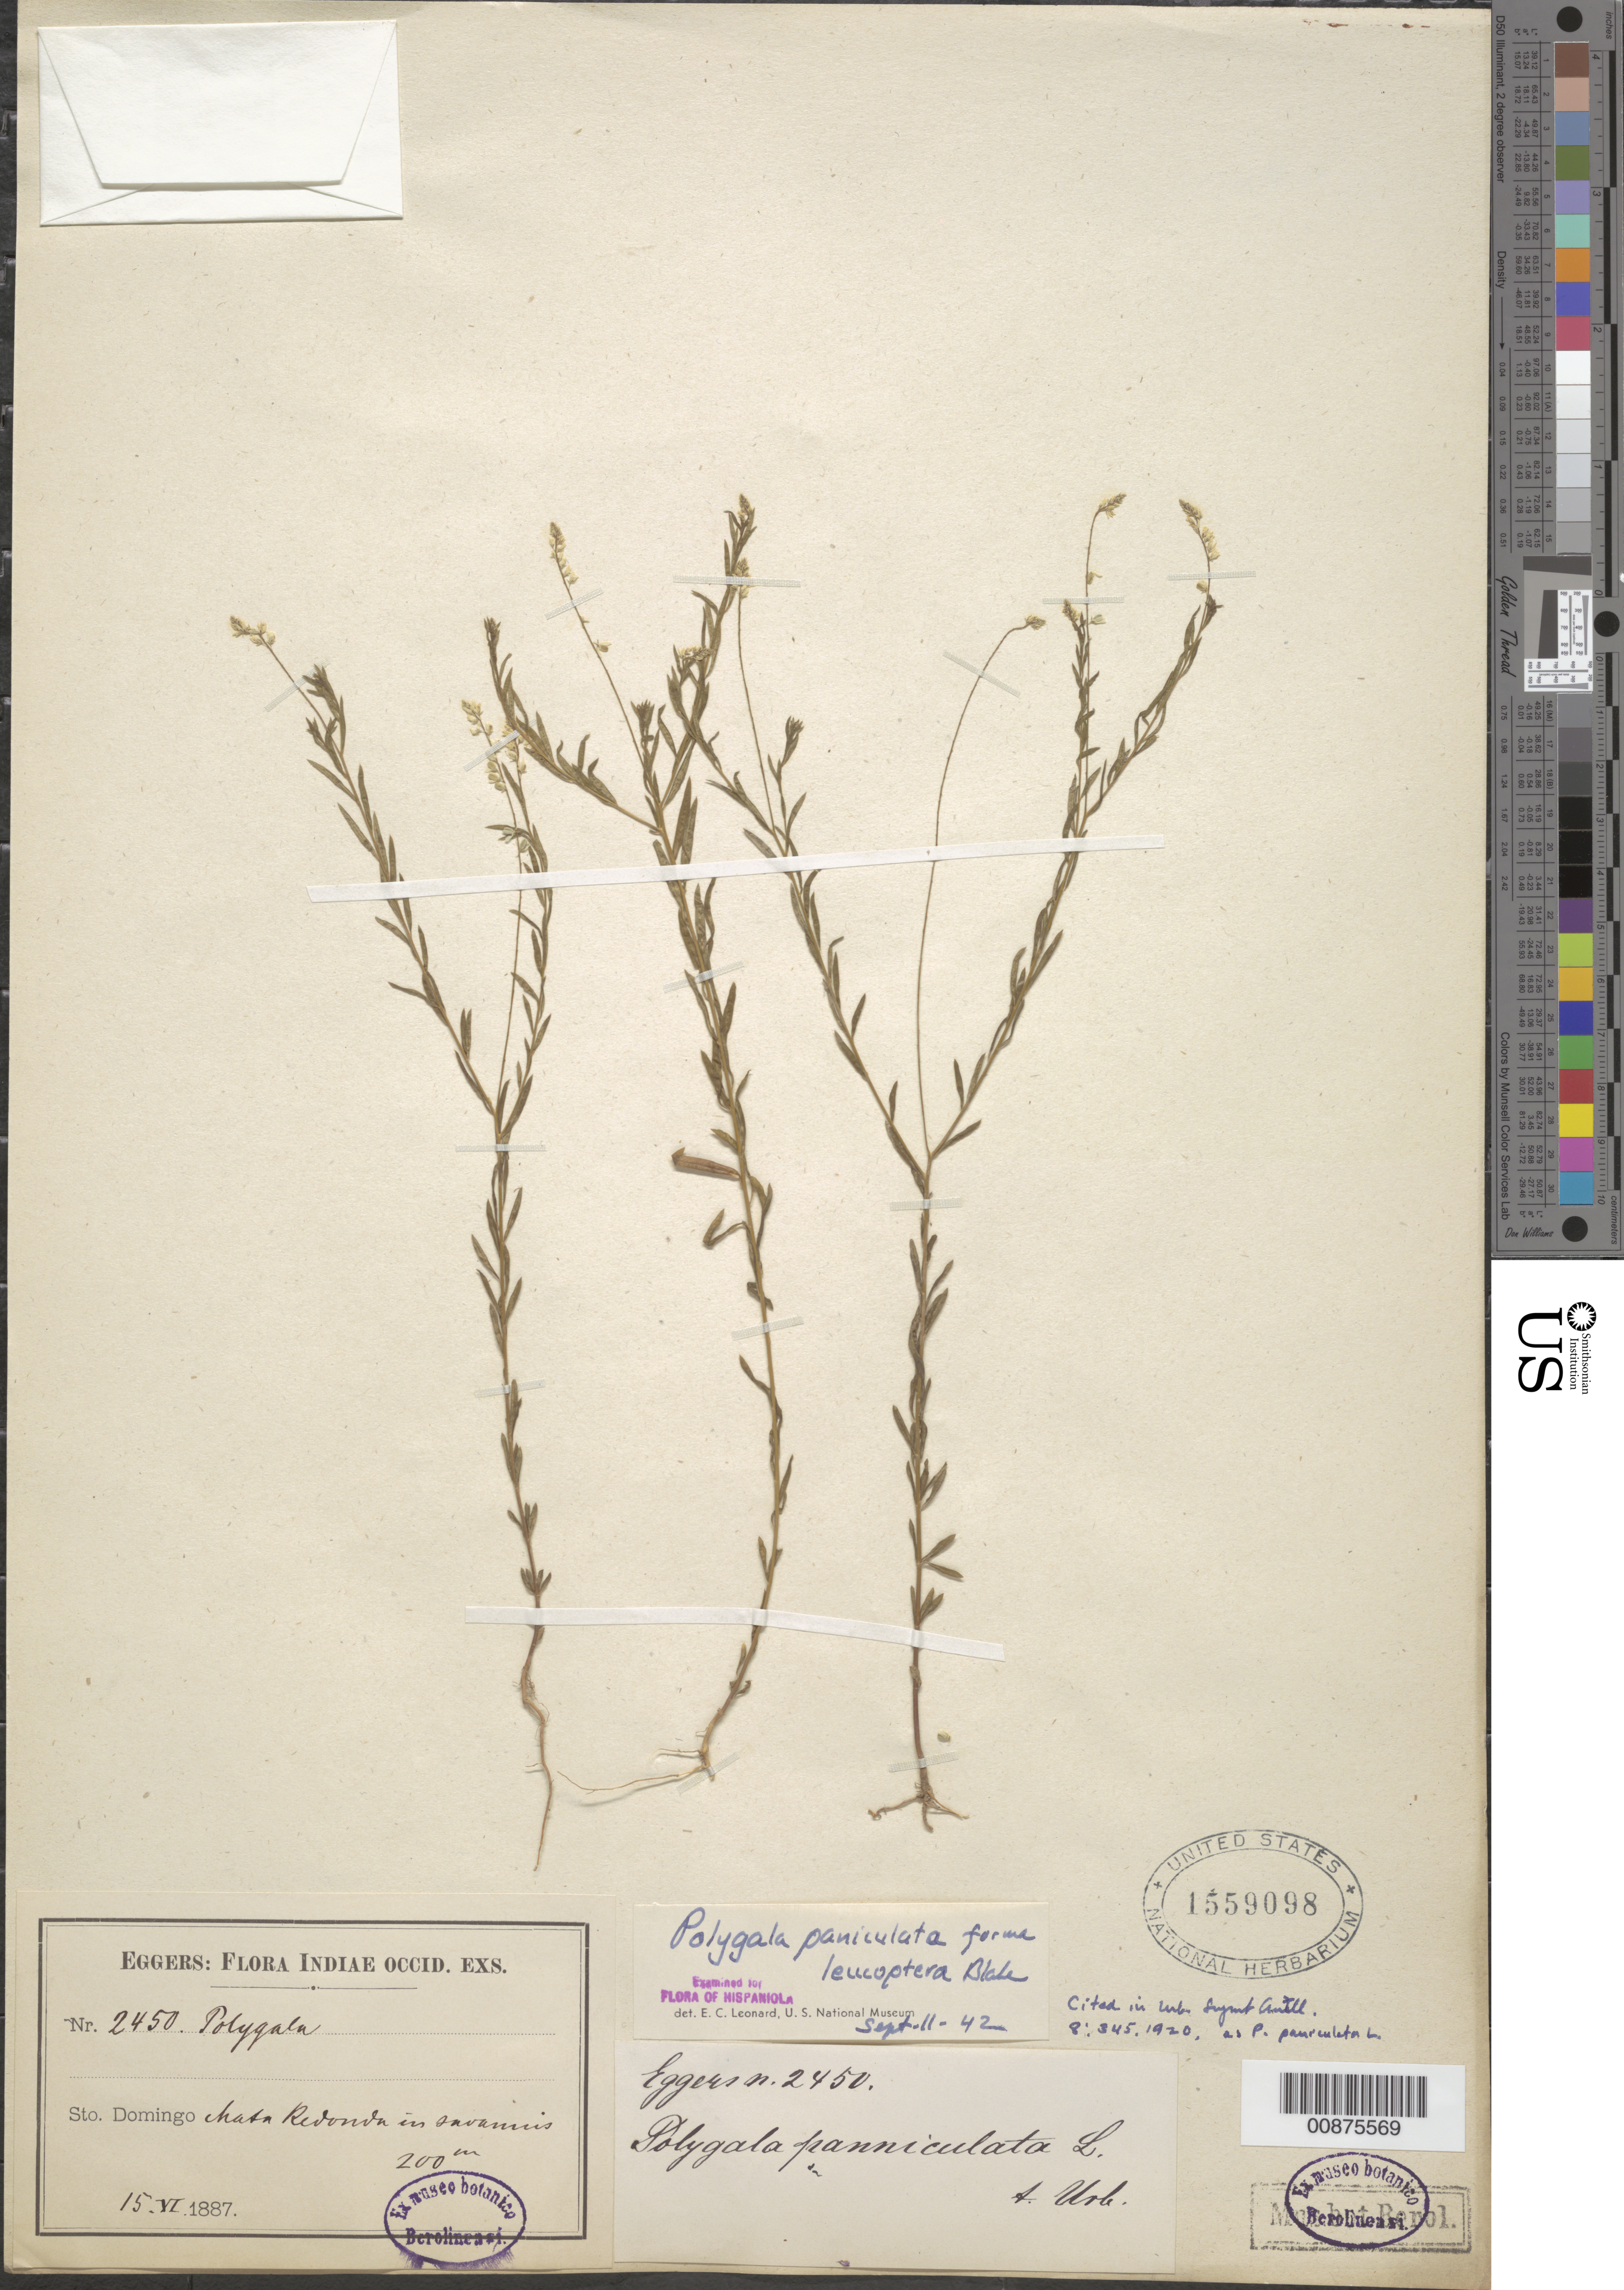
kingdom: Plantae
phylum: Tracheophyta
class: Magnoliopsida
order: Fabales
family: Polygalaceae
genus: Polygala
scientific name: Polygala paniculata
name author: L.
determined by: Leonard, Emery C., (US)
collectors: H. F. A. von Eggers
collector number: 2450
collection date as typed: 15 Jun 1887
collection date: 1887-06-15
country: Dominican Republic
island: Hispaniola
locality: Mata Redonda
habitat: In savannis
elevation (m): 200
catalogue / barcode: US 1559098